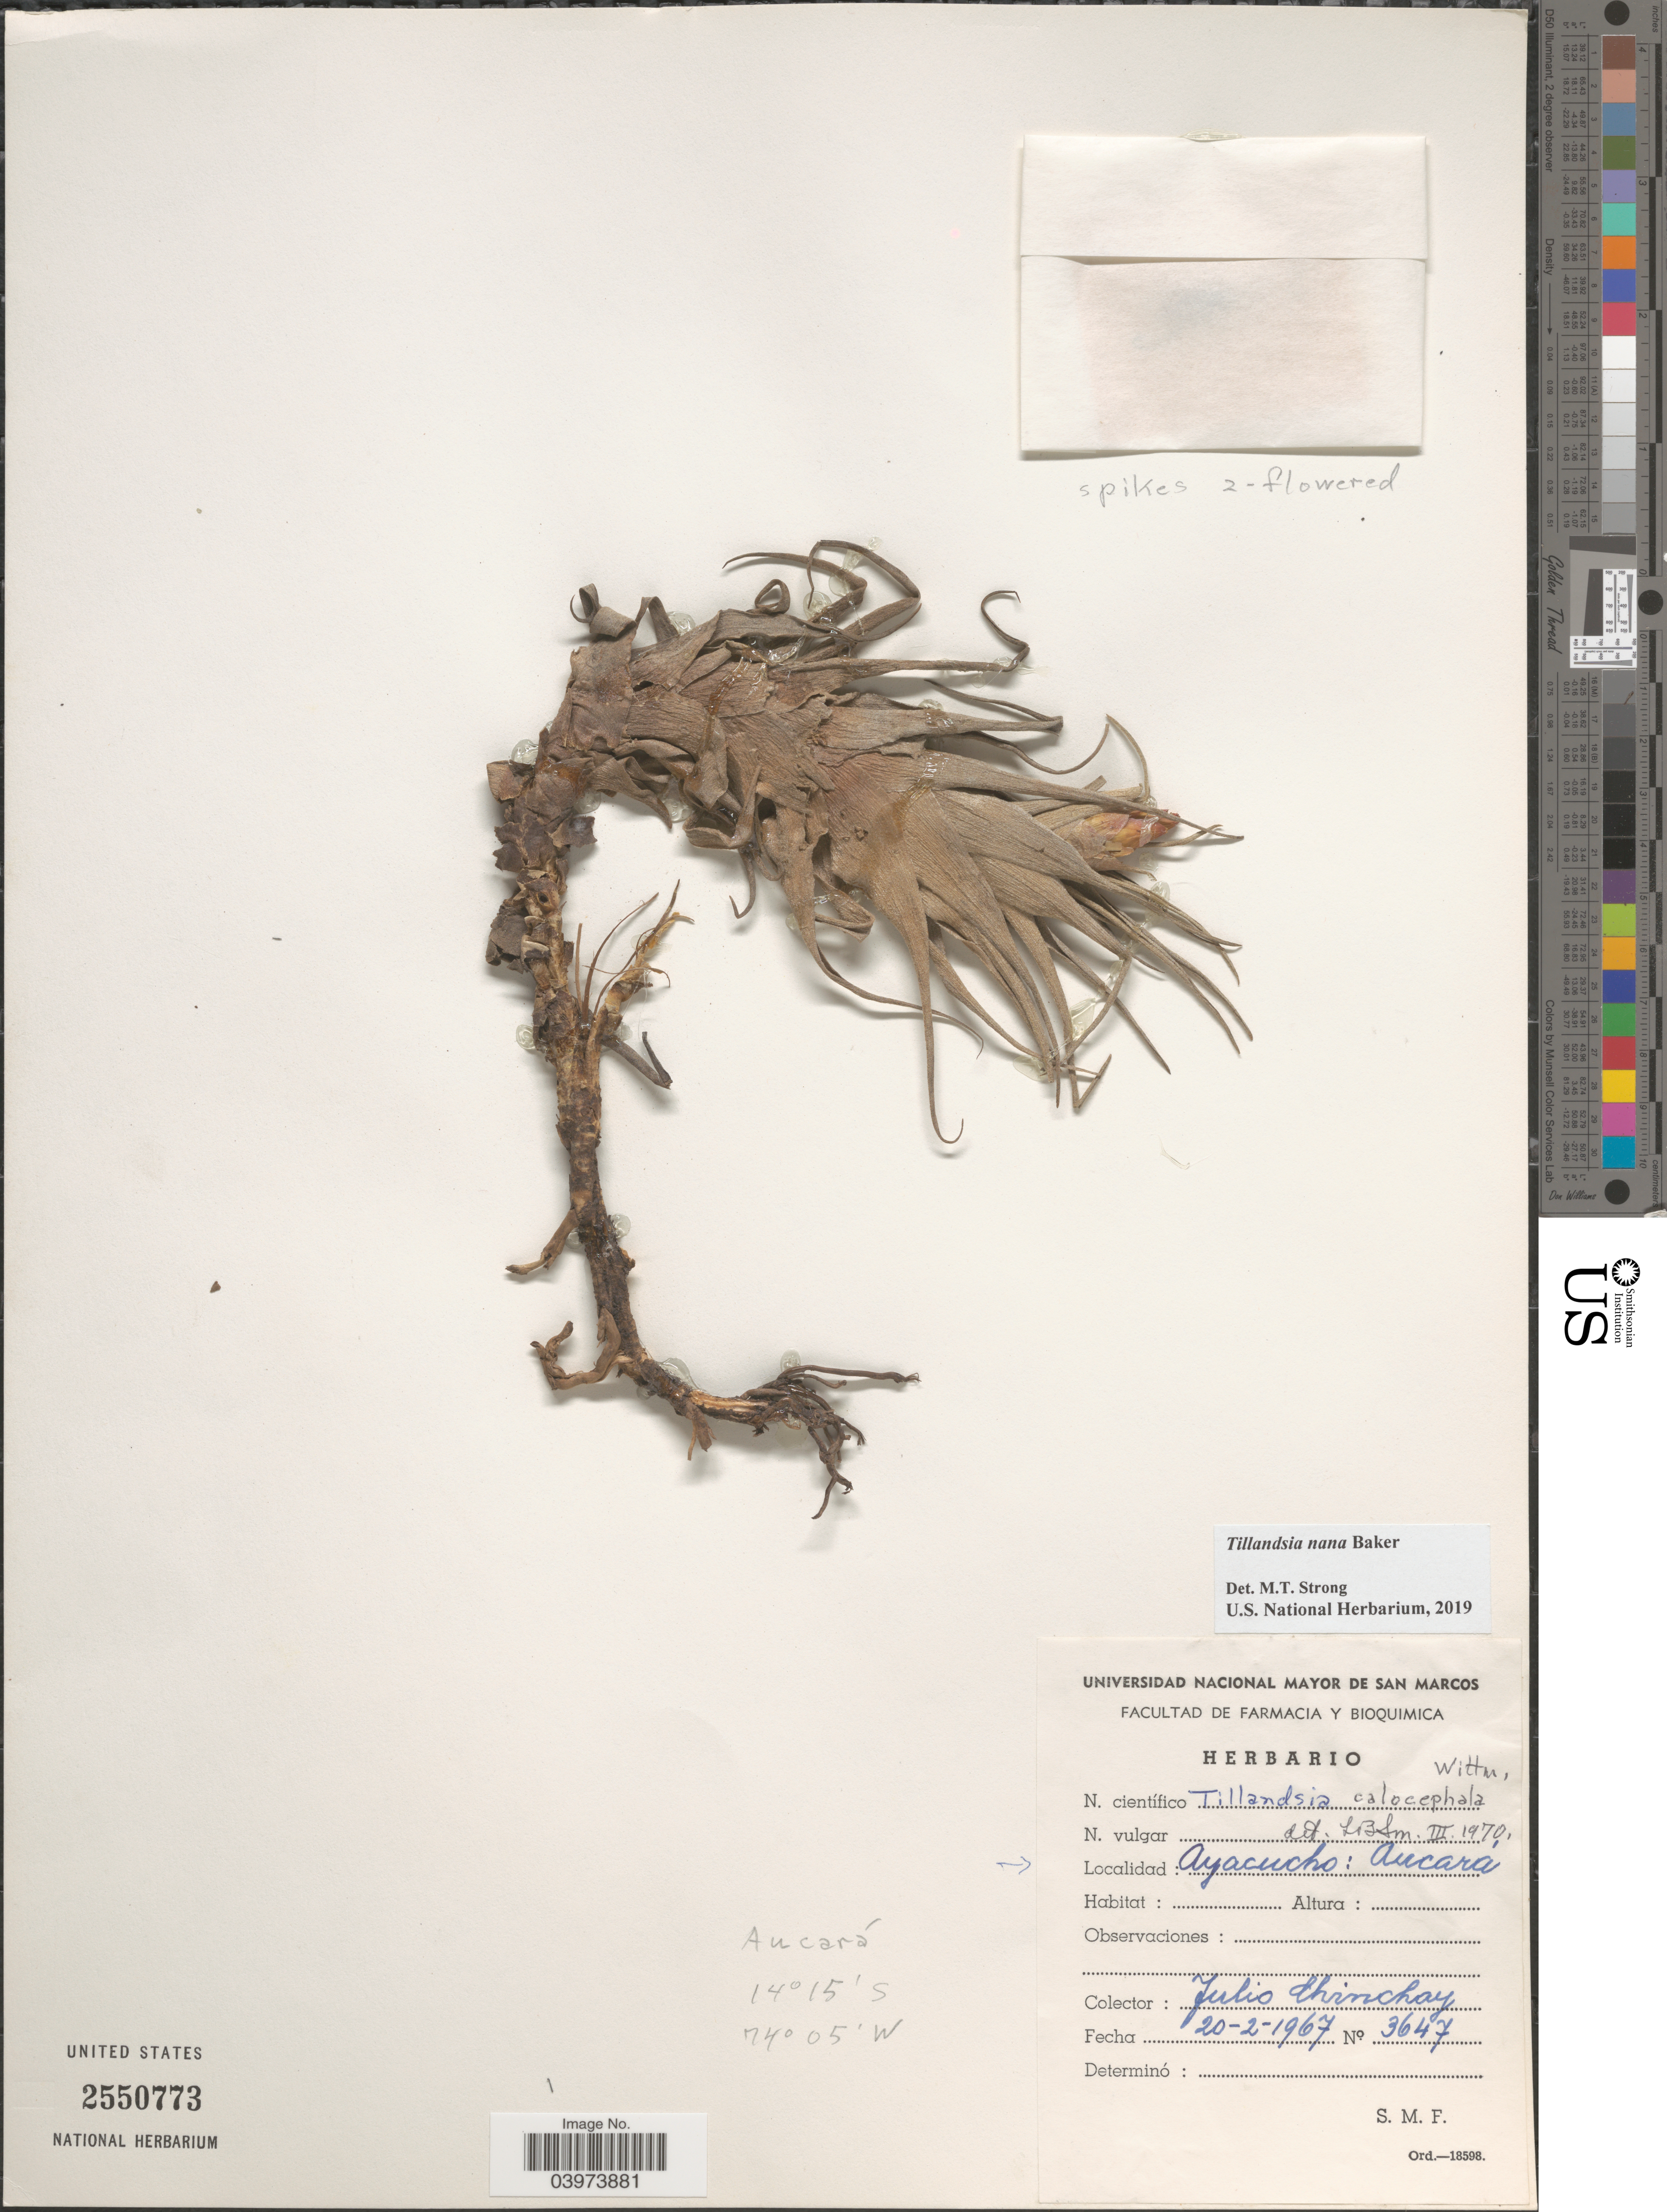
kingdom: Plantae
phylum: Tracheophyta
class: Liliopsida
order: Poales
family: Bromeliaceae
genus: Tillandsia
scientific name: Tillandsia nana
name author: Baker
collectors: J. Chinchay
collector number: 3647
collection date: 1967-02-20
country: Peru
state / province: Ayacucho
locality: Aucará.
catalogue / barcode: US 2550773